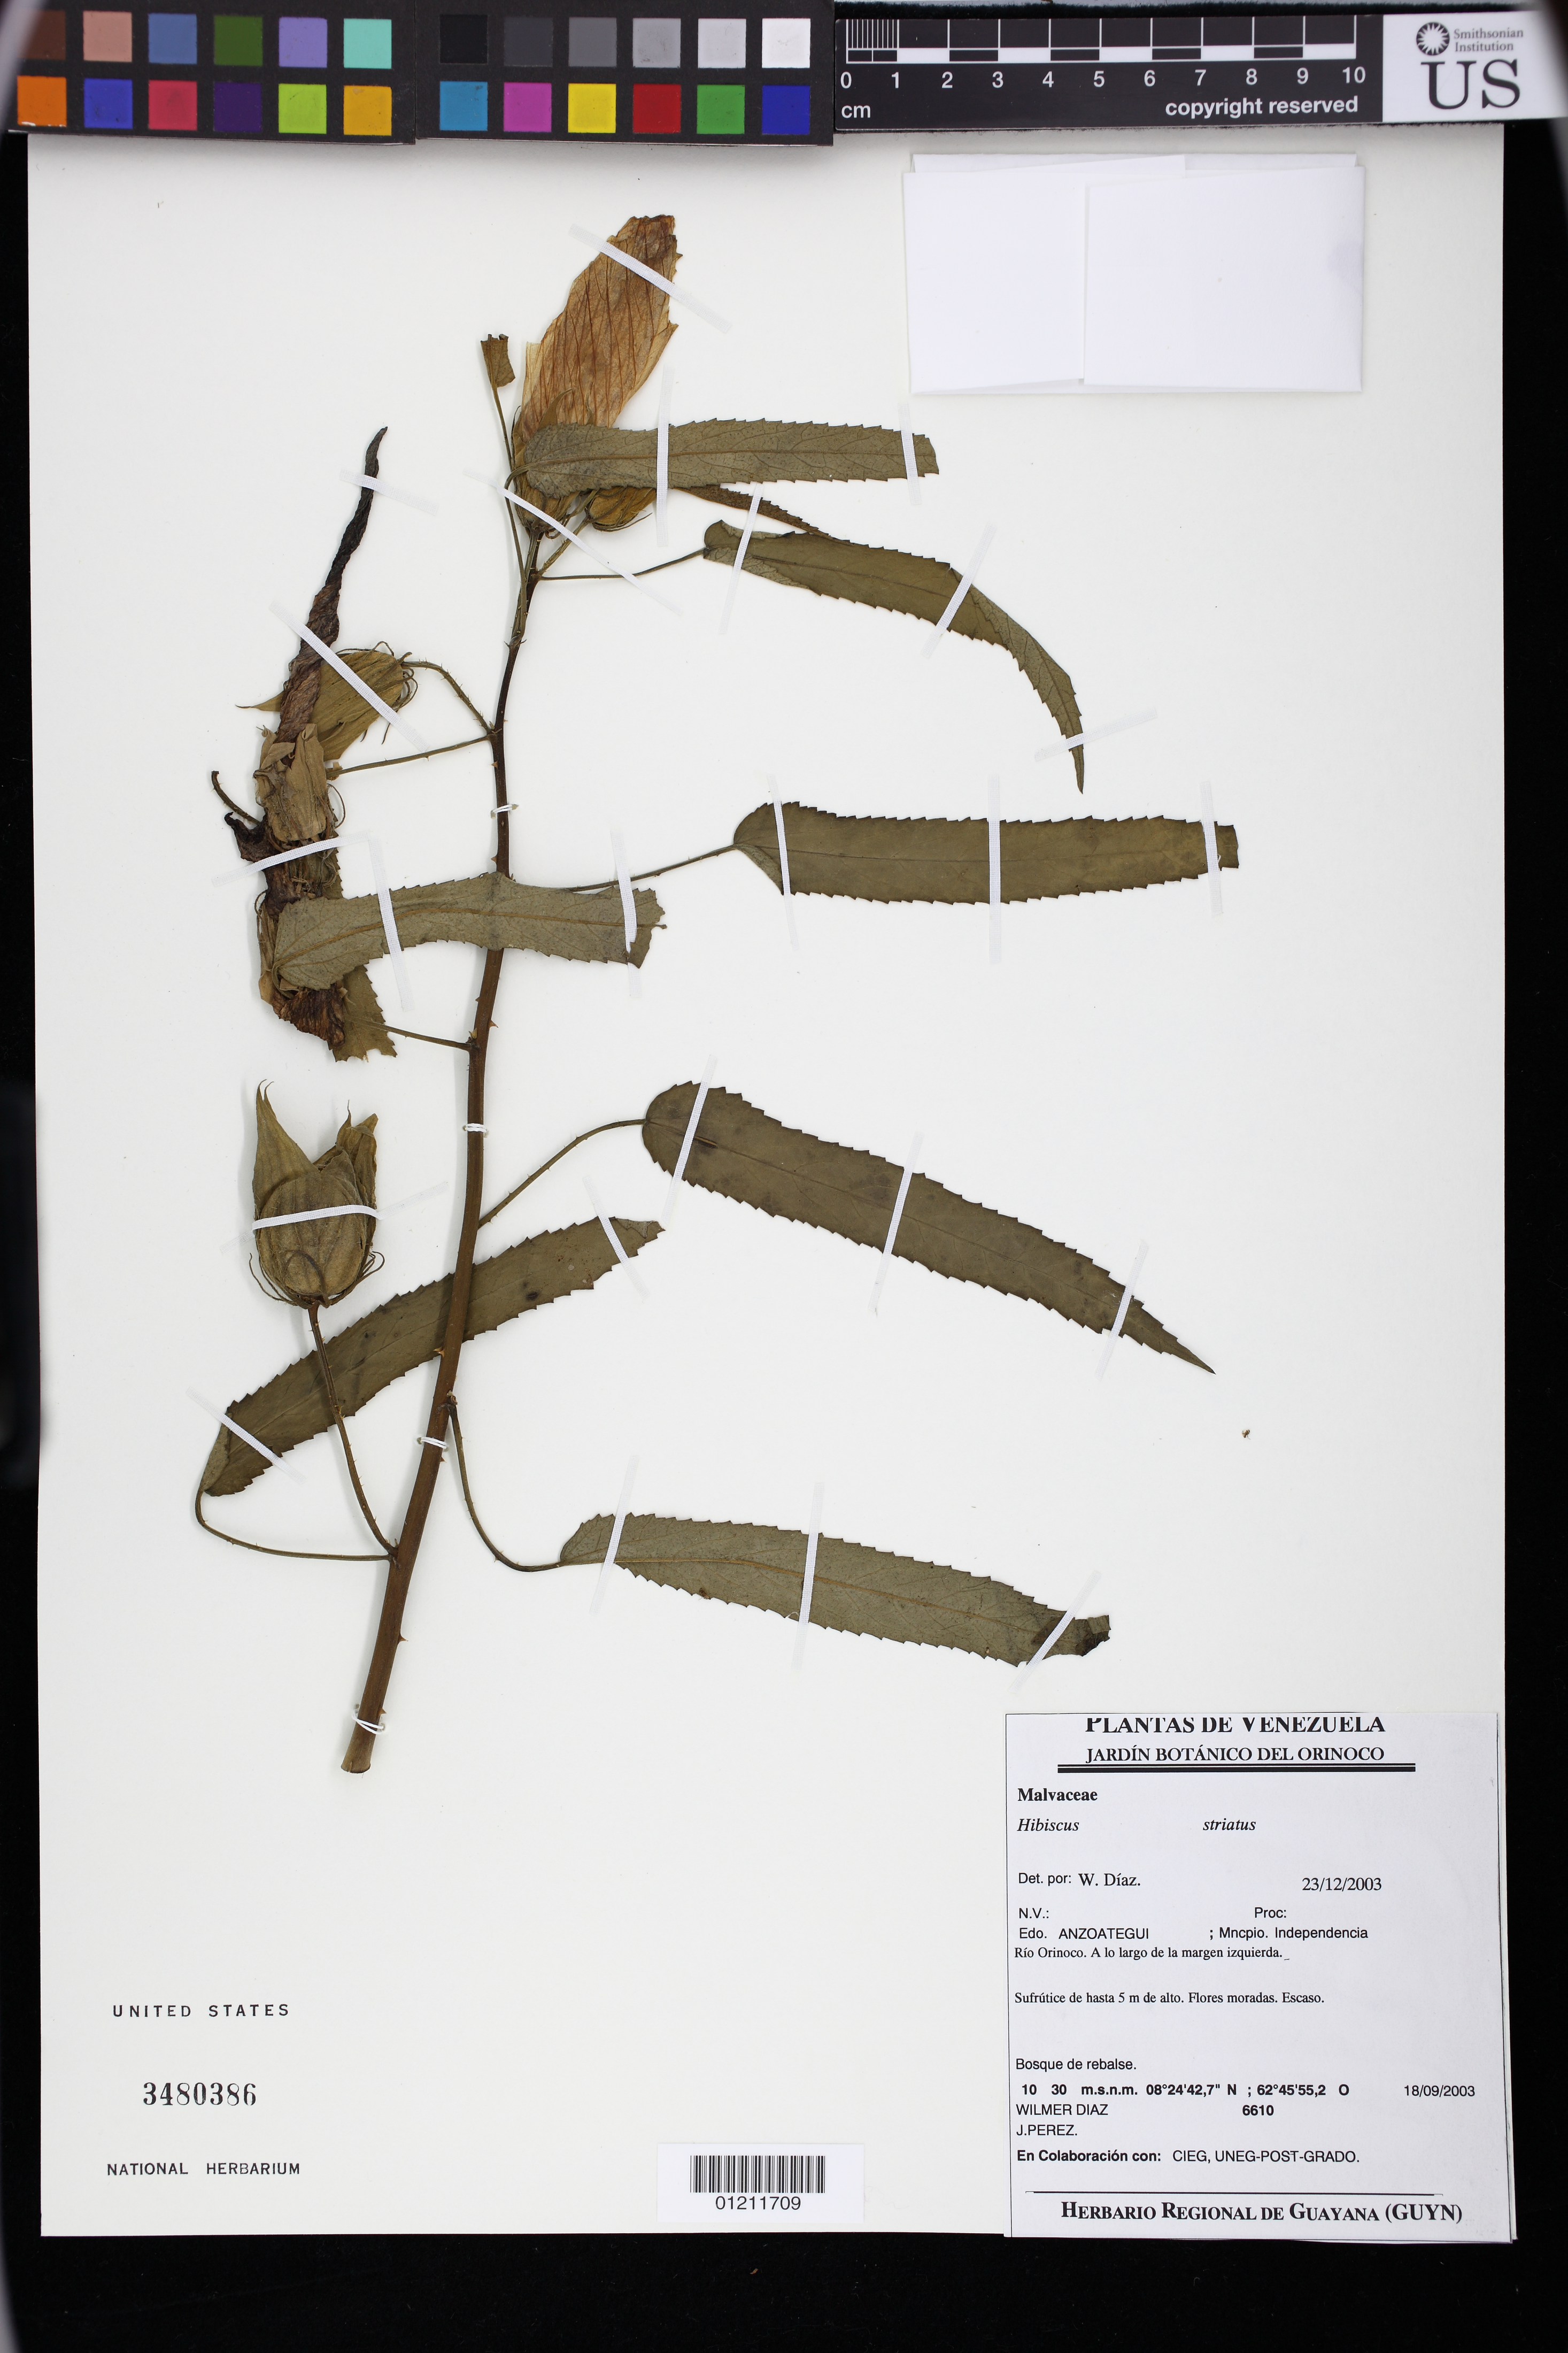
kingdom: Plantae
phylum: Tracheophyta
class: Magnoliopsida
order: Malvales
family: Malvaceae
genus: Hibiscus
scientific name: Hibiscus striatus subsp. striatus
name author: Cav.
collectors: W. Díaz P. & J. Perez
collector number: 6610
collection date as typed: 18 Sep 2003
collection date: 2003-09-18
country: Venezuela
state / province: Anzoátegui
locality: Mncpio. Independencia. Río Orinoco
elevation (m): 10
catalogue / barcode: US 3480386